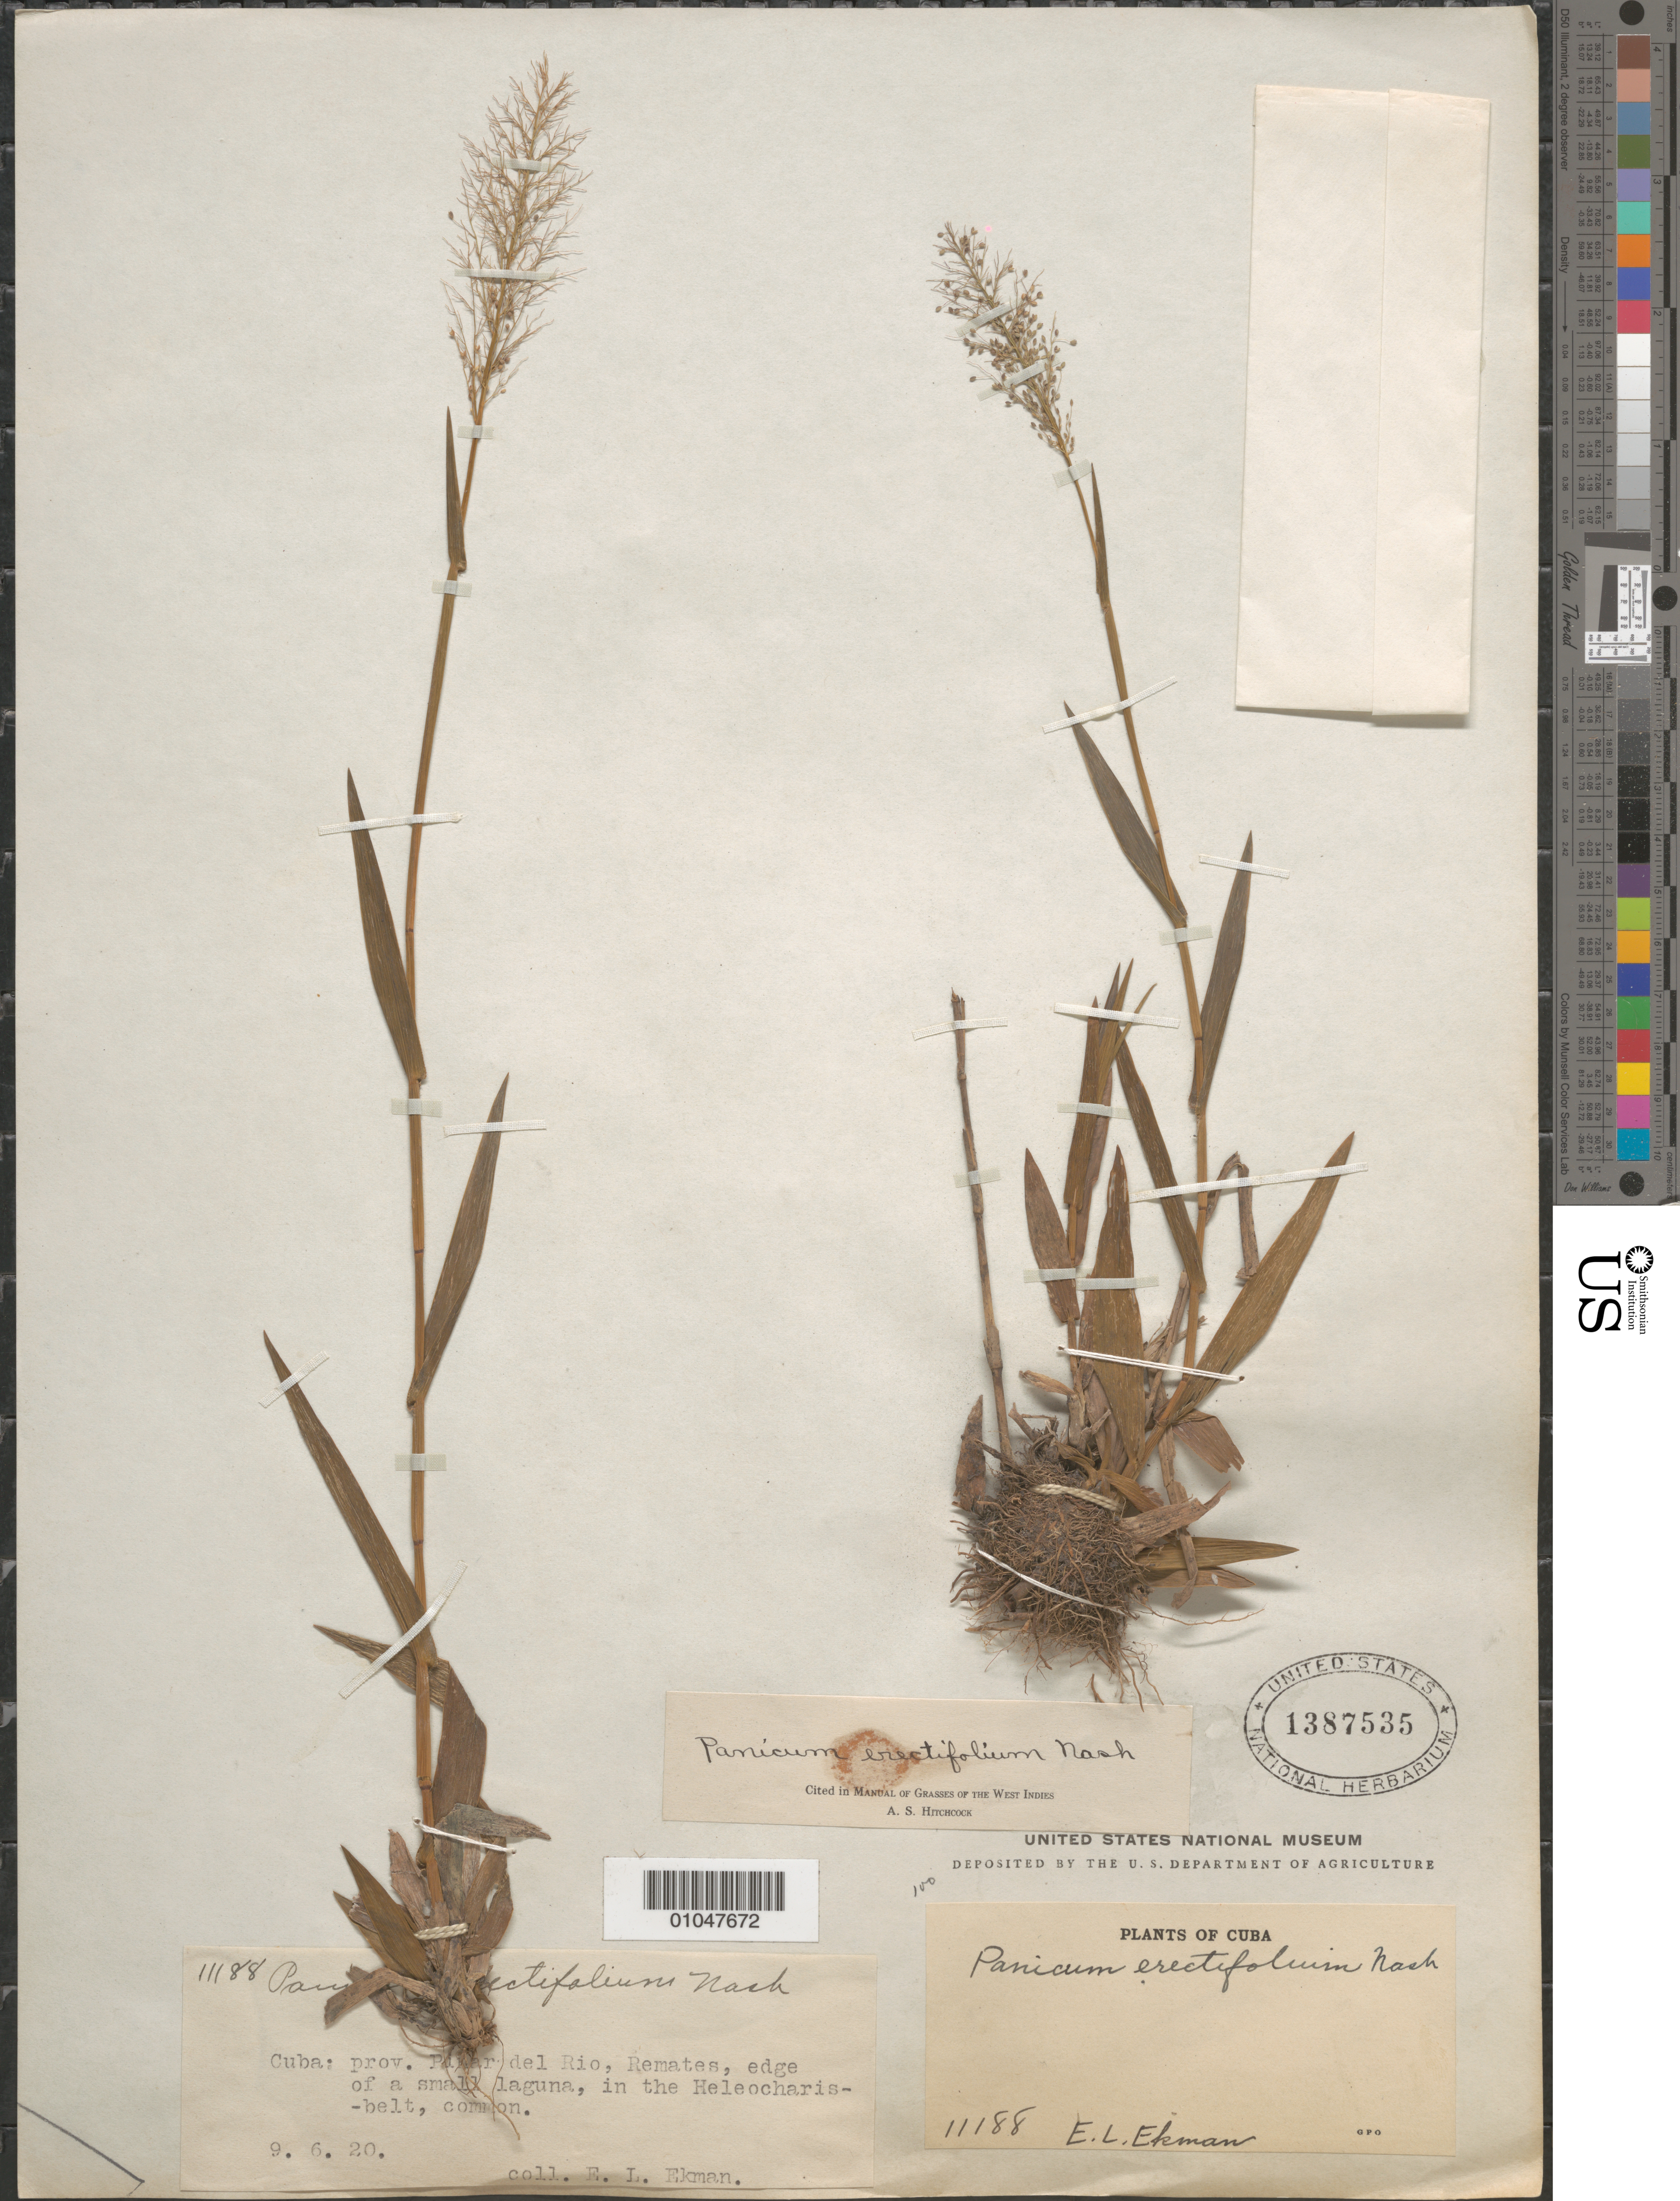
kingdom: Plantae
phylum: Tracheophyta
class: Liliopsida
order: Poales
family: Poaceae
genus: Panicum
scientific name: Panicum erectifolium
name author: Nash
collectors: E. L. Ekman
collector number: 11188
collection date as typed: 09 Jun 1920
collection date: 1920-06-09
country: Cuba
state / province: Pinar del Rio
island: Cuba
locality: Remates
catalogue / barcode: US 1387535